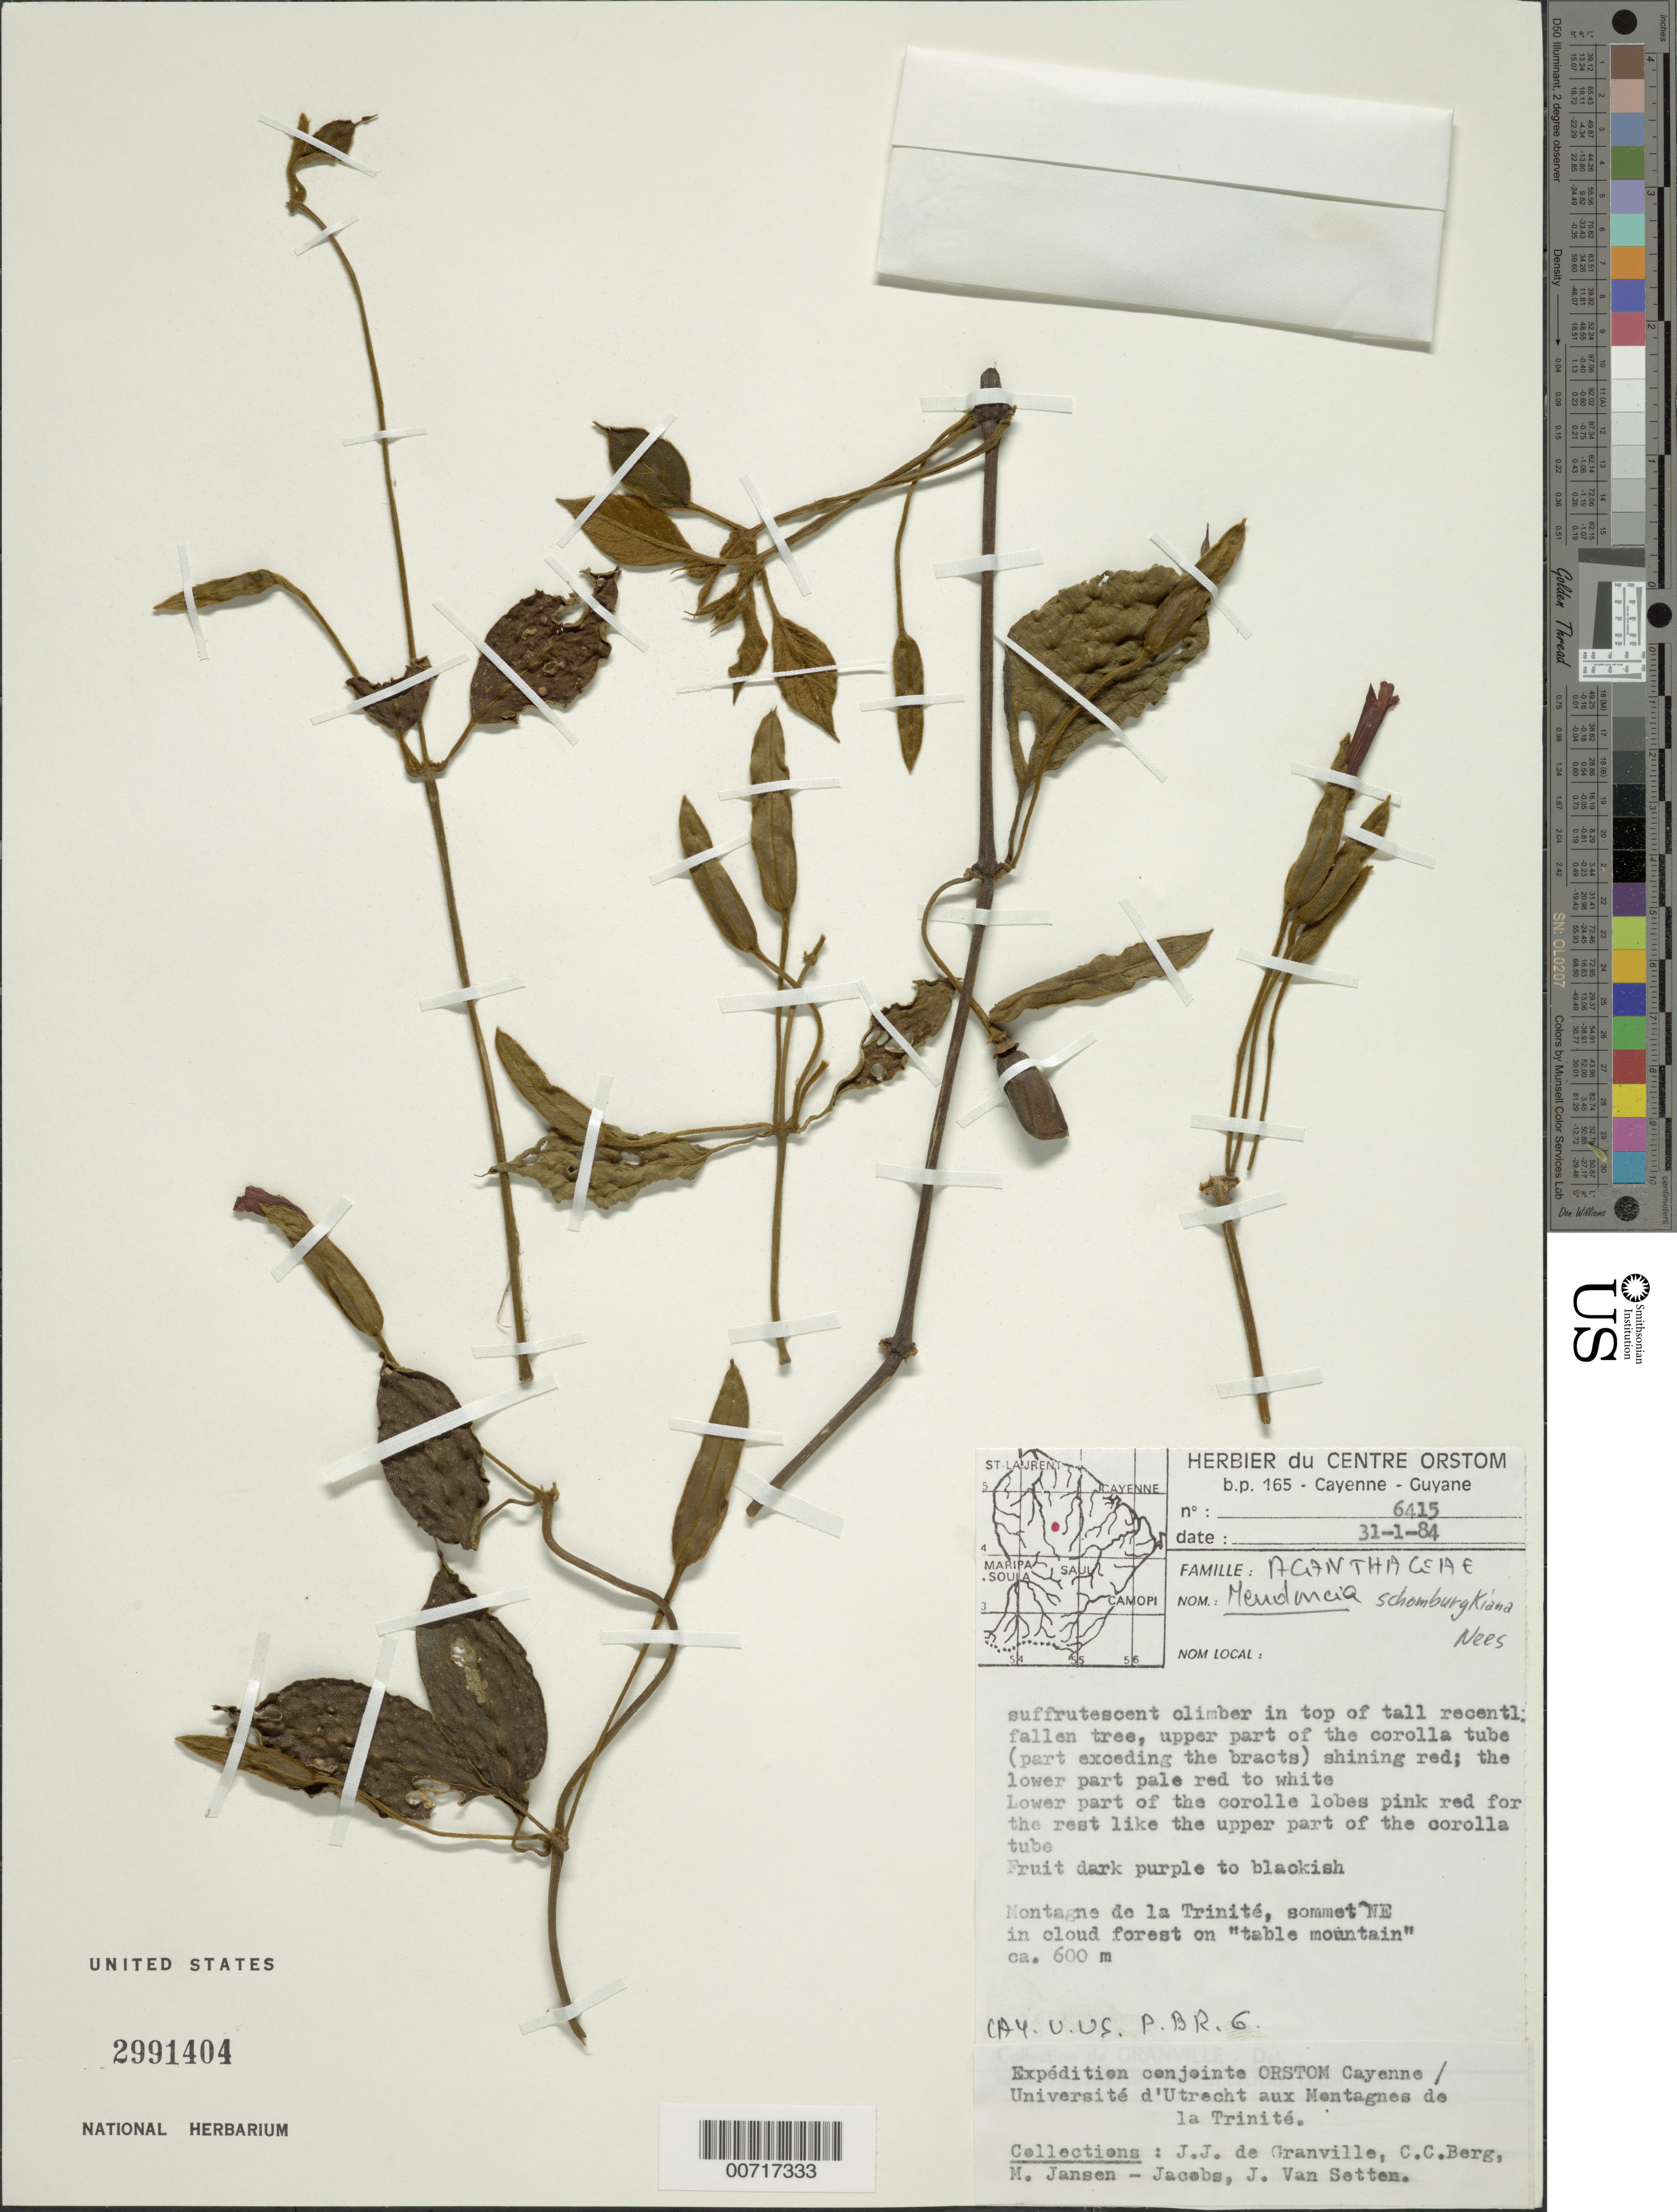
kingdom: Plantae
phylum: Tracheophyta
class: Magnoliopsida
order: Lamiales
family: Acanthaceae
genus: Mendoncia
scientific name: Mendoncia hoffmannseggiana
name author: Nees in DC.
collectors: J.-J. de Granville, C. C. Berg, M. J. Jansen-Jacobs & J. van Setten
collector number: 6415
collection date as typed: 31-Jan-84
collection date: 1984-01-31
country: French Guiana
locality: Montagnes de la Trinité, sommet NE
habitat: Clould forest on "table mountain", climber in top of tall recently fallen tree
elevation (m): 600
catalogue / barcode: US 2991404